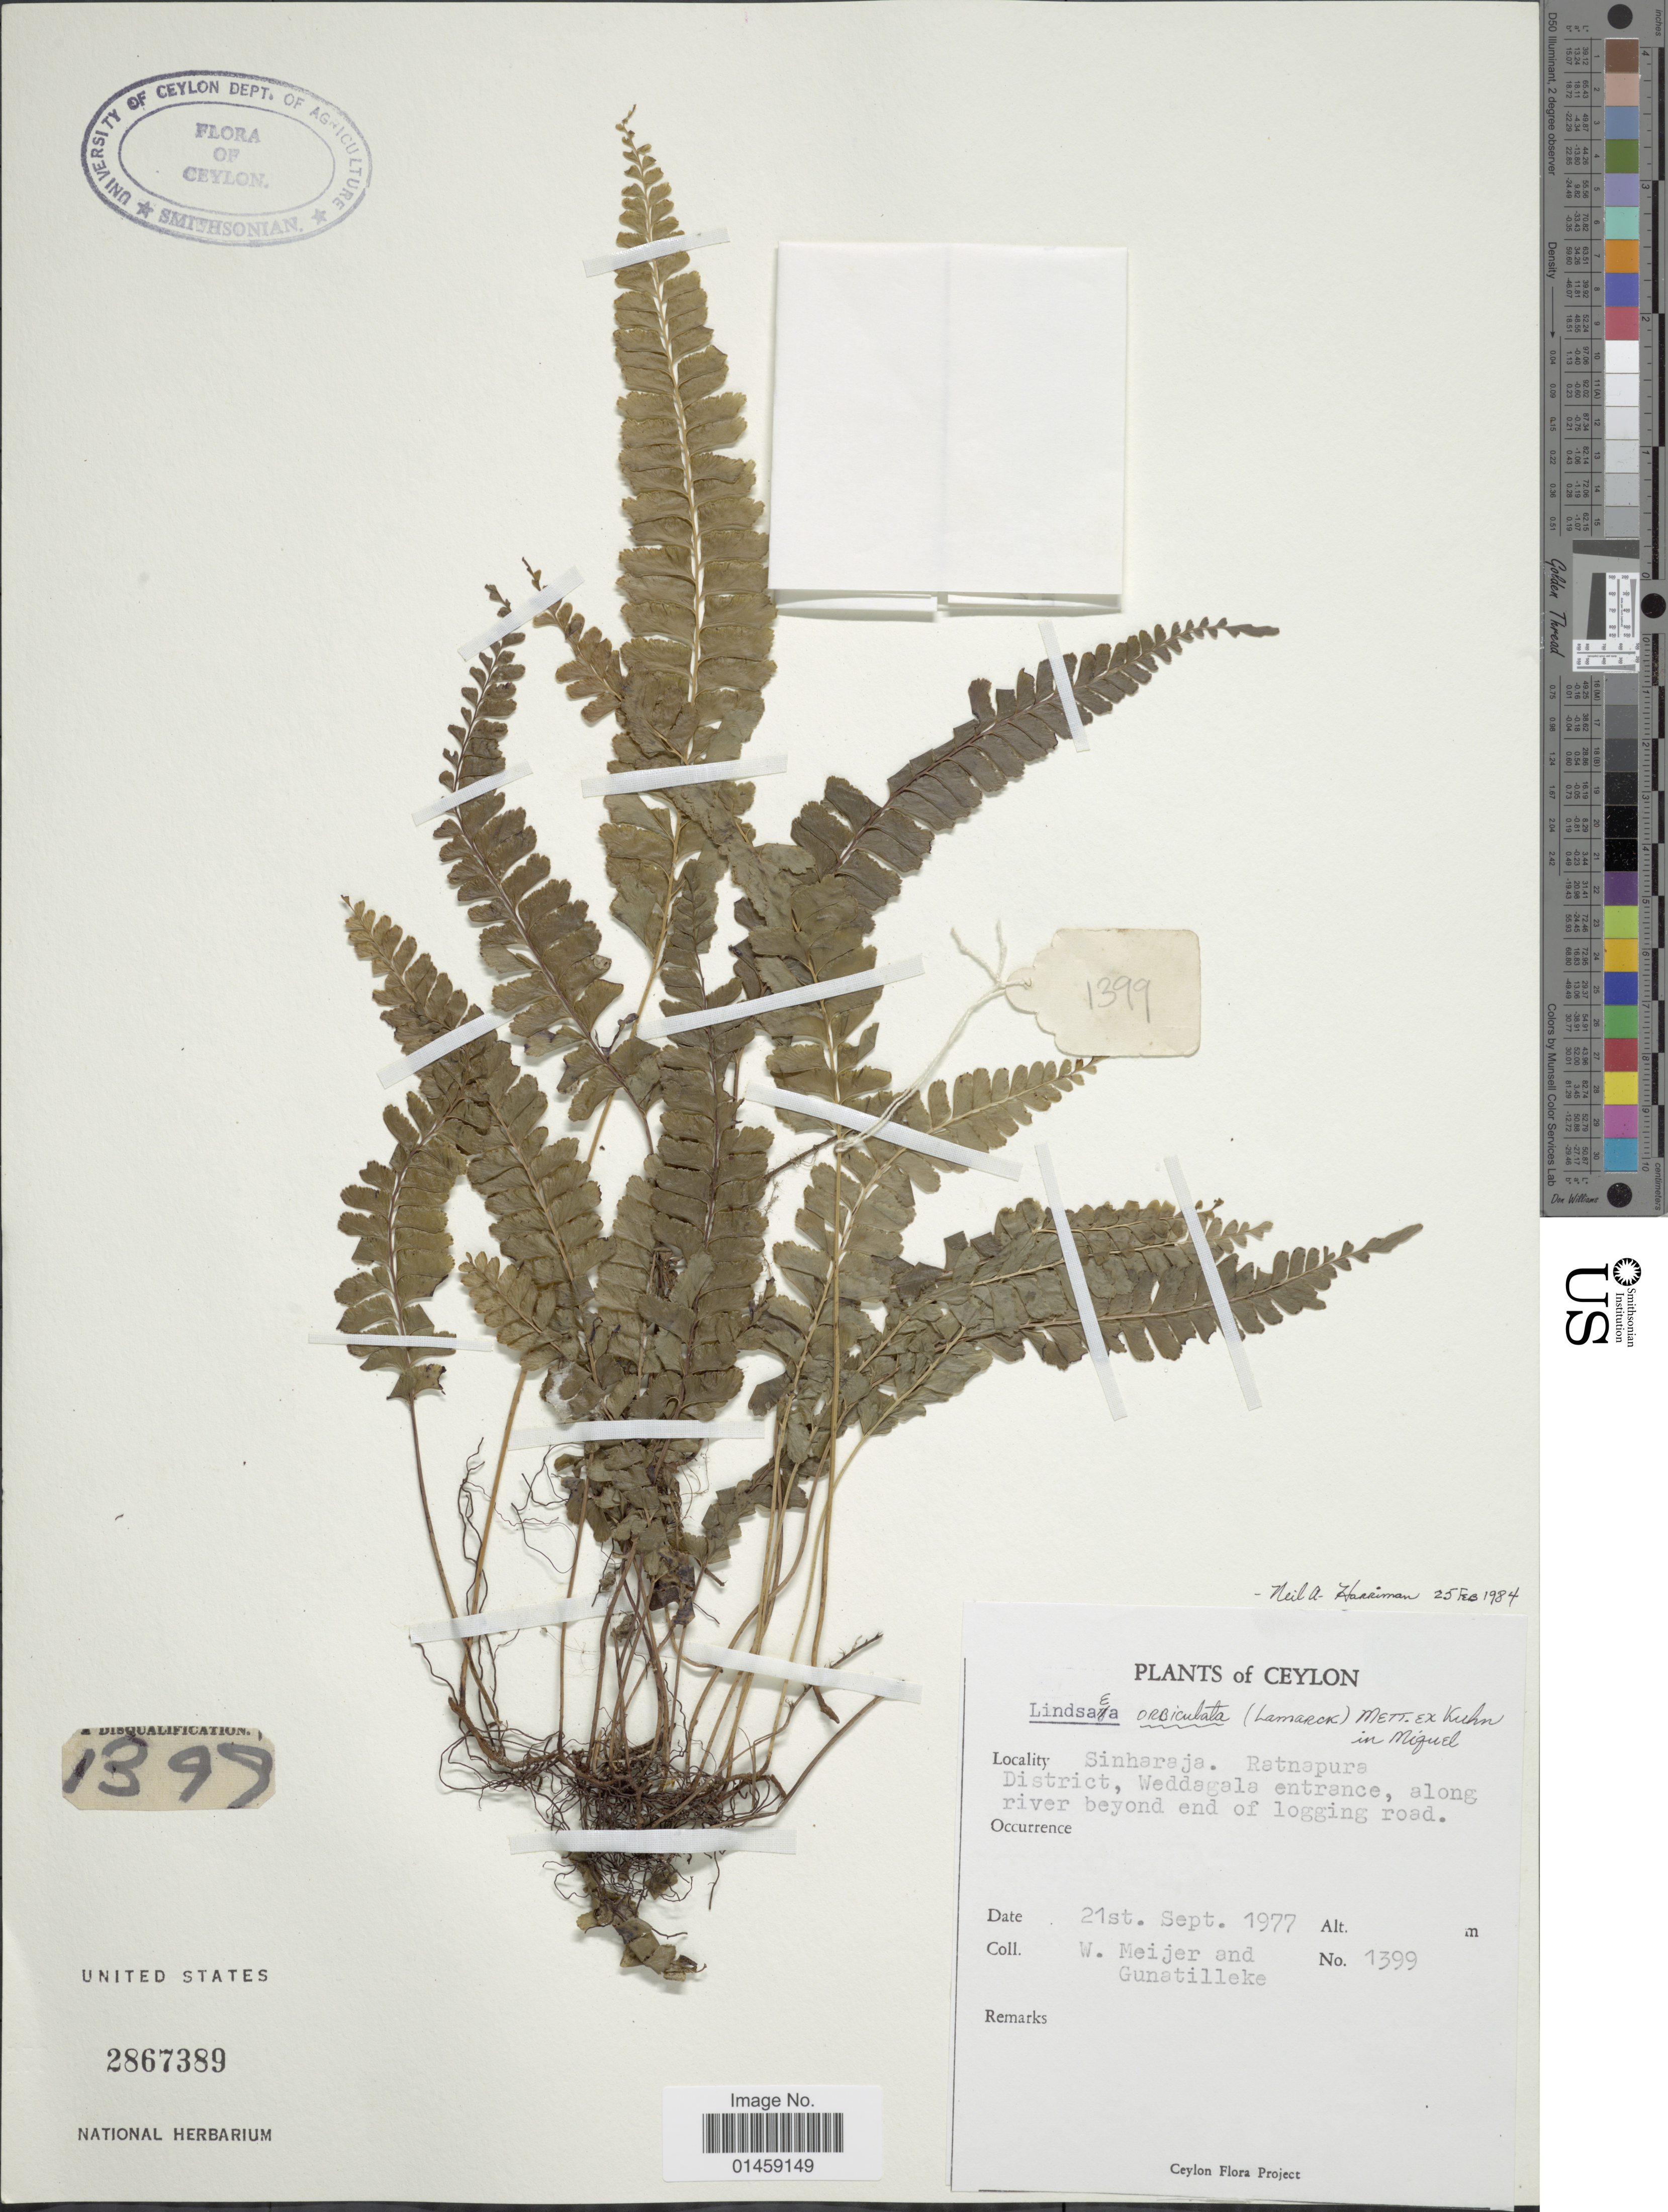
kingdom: Plantae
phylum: Tracheophyta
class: Polypodiopsida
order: Polypodiales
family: Lindsaeaceae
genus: Lindsaea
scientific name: Lindsaea orbiculata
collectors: W. Meijer & -- Gunatilleke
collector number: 1399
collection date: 1977-09-21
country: Sri Lanka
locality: Ceylon. Sinharaja. Ratnapura District, Weddagala entrance, along river beyond end of logging road.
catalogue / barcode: US 2867389